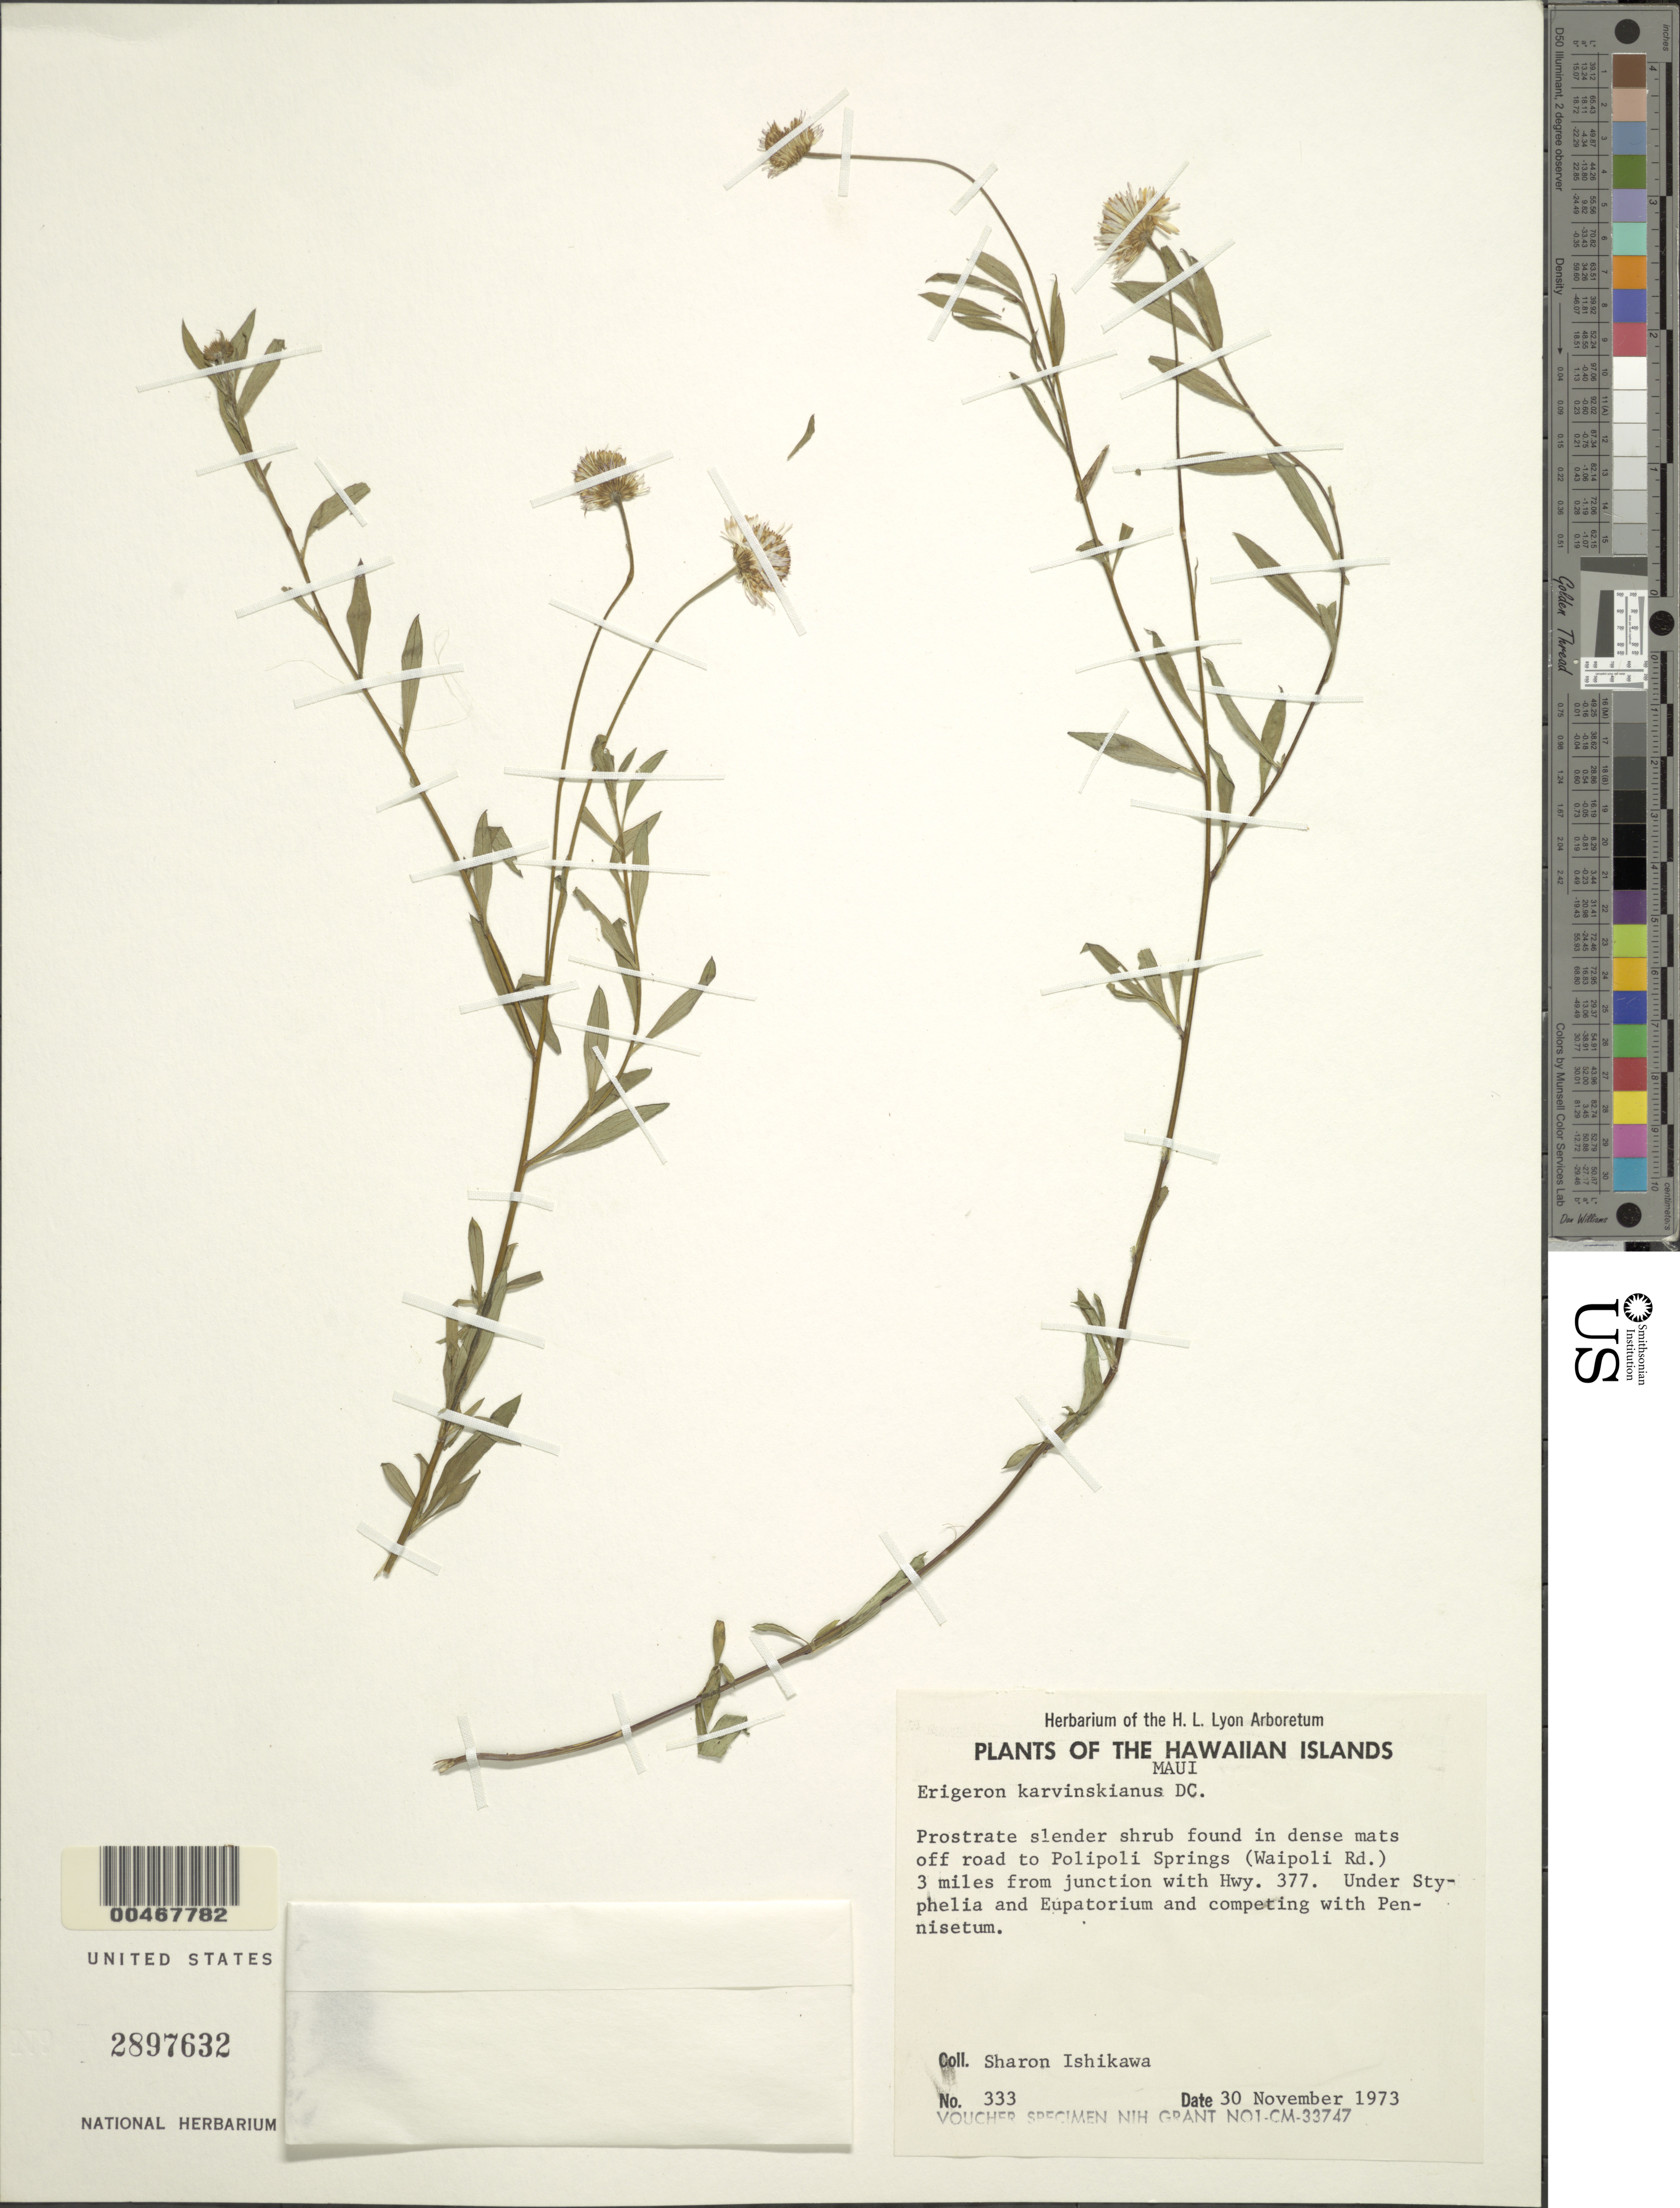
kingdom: Plantae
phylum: Tracheophyta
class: Magnoliopsida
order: Asterales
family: Asteraceae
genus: Erigeron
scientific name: Erigeron karvinskianus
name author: DC.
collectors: S. S. Ishikawa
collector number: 333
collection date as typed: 30 Nov 1973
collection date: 1973-11-30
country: United States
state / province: Hawaii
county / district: Maui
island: Maui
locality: Off rd. to Polipoli Springs (Waipoli Rd.), 3 mi from junct. with Hwy. 377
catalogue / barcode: US 2897632